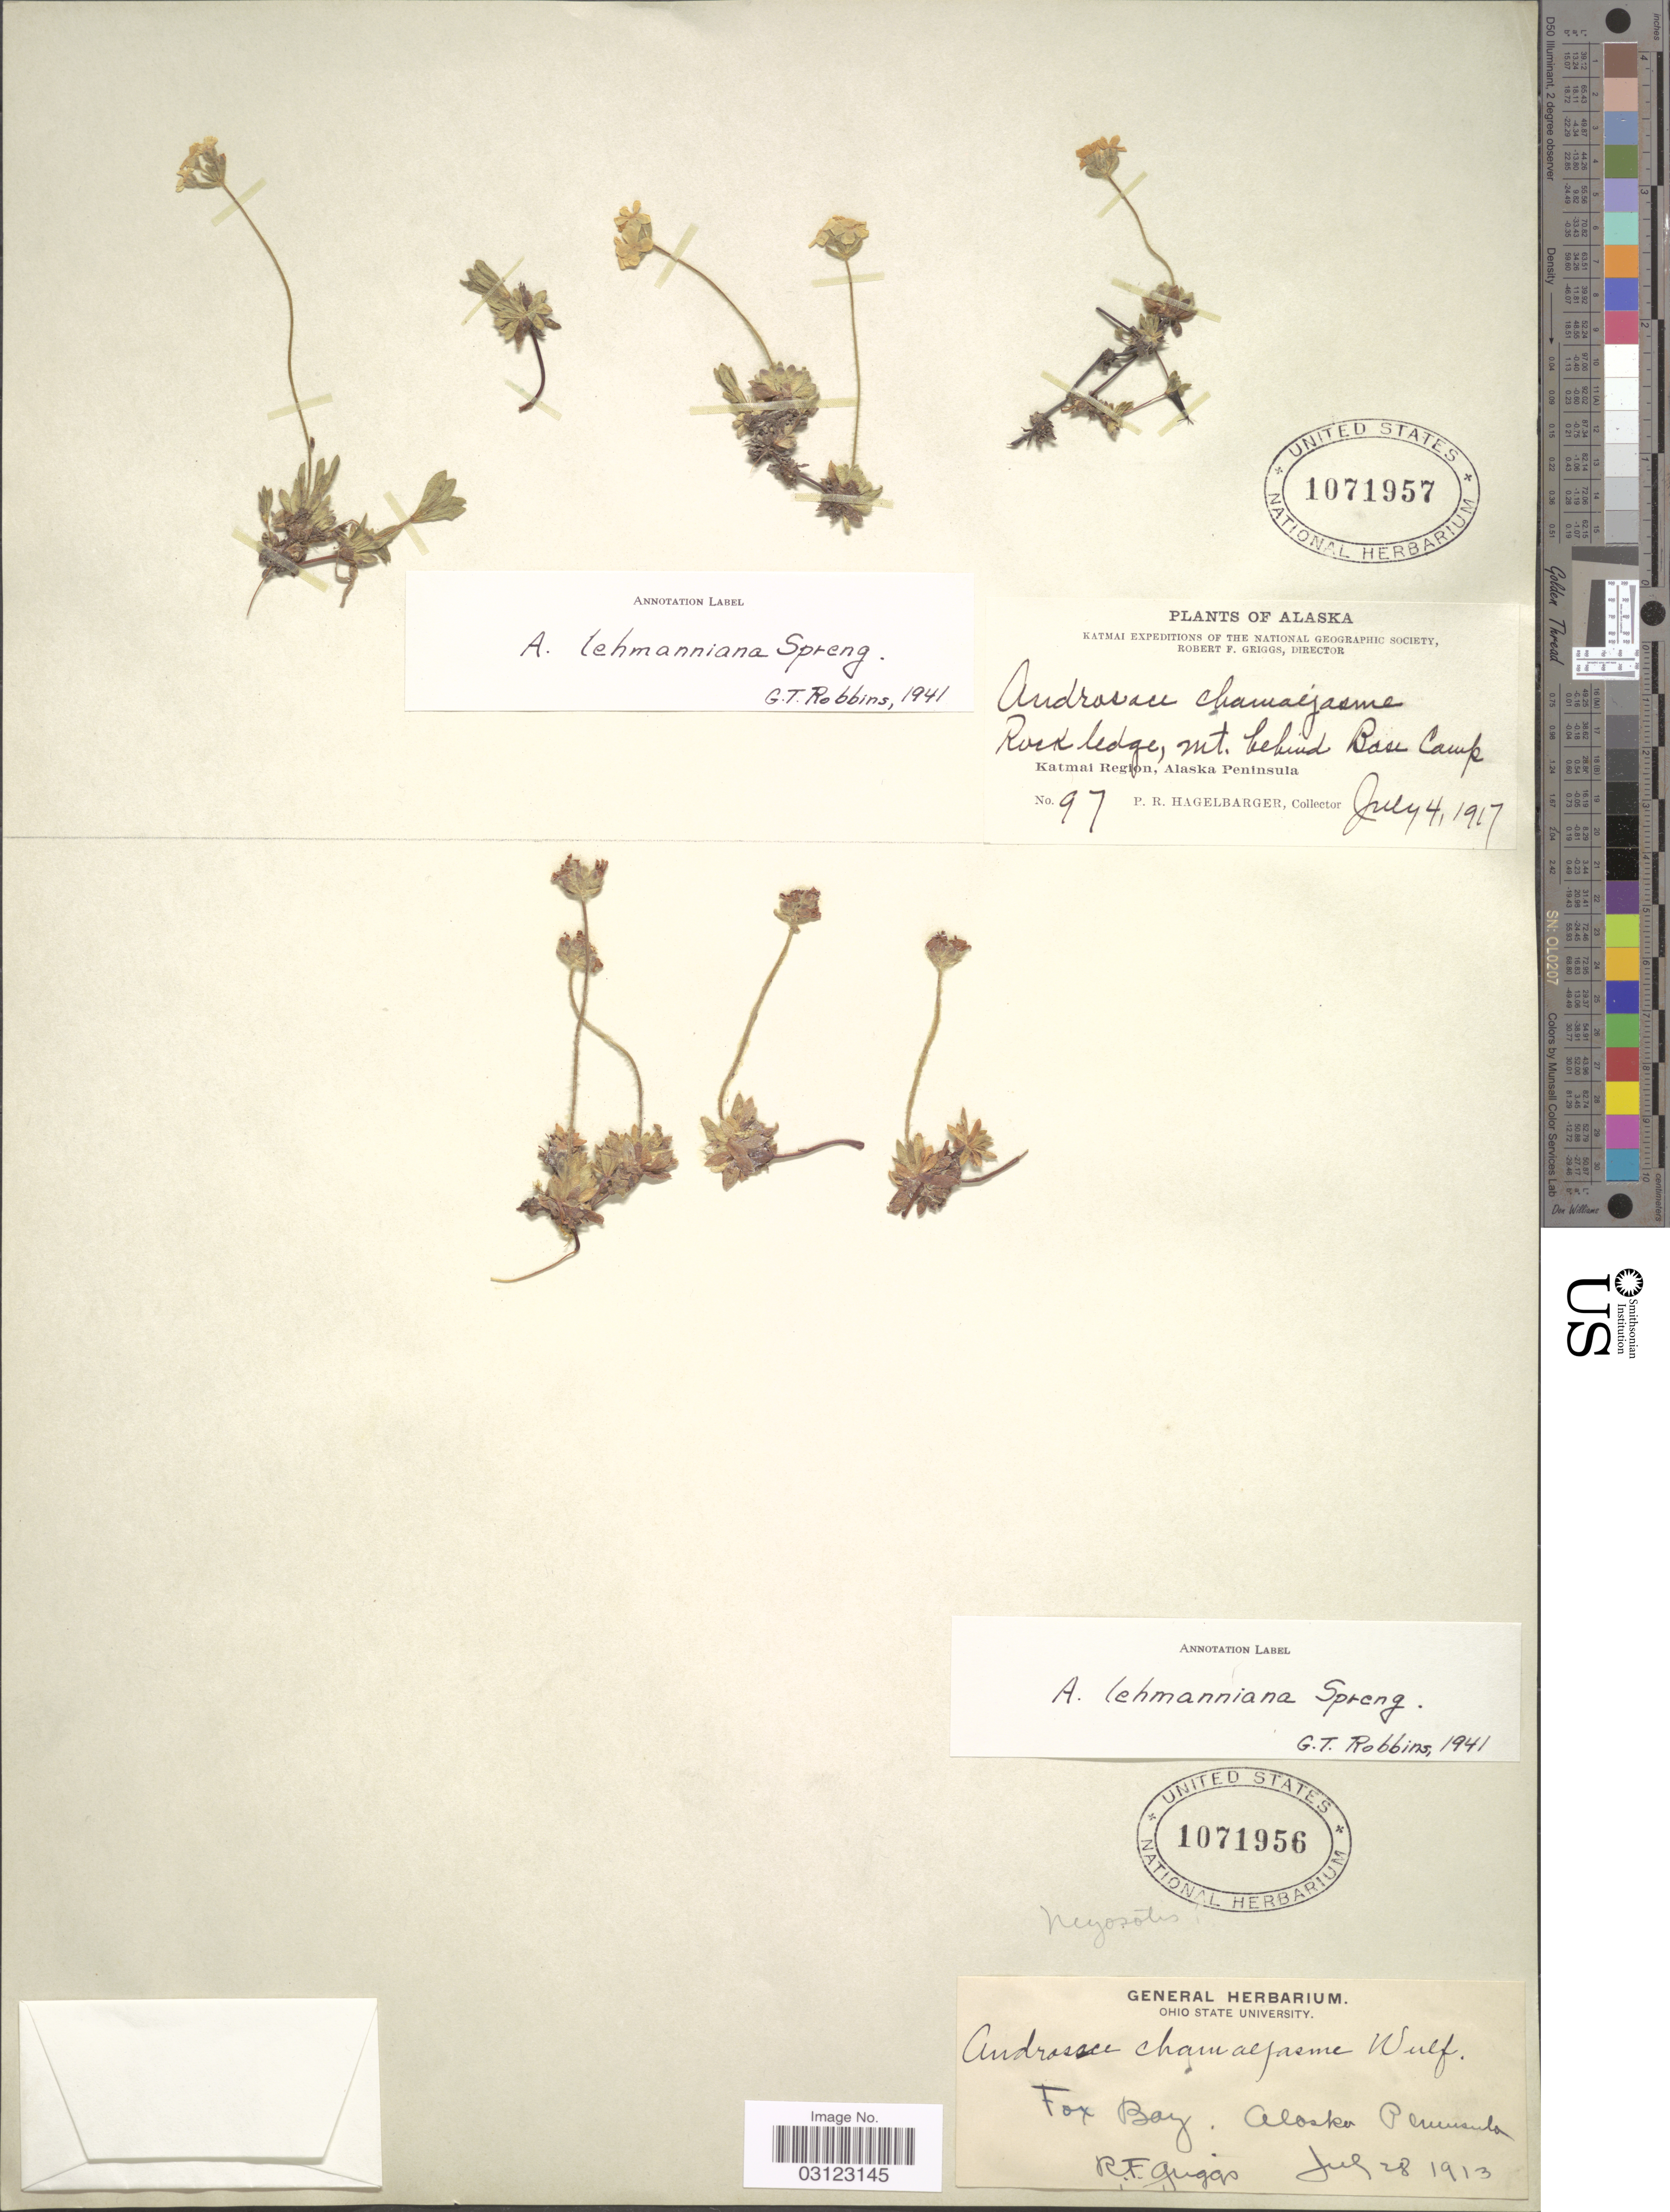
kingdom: Plantae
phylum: Tracheophyta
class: Magnoliopsida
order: Ericales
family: Primulaceae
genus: Androsace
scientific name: Androsace lehmanniana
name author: Spreng.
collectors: R. F. Griggs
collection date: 1913-07-28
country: United States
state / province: Alaska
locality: Fox Bay. Alaska Peninsula.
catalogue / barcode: US 1071956-2